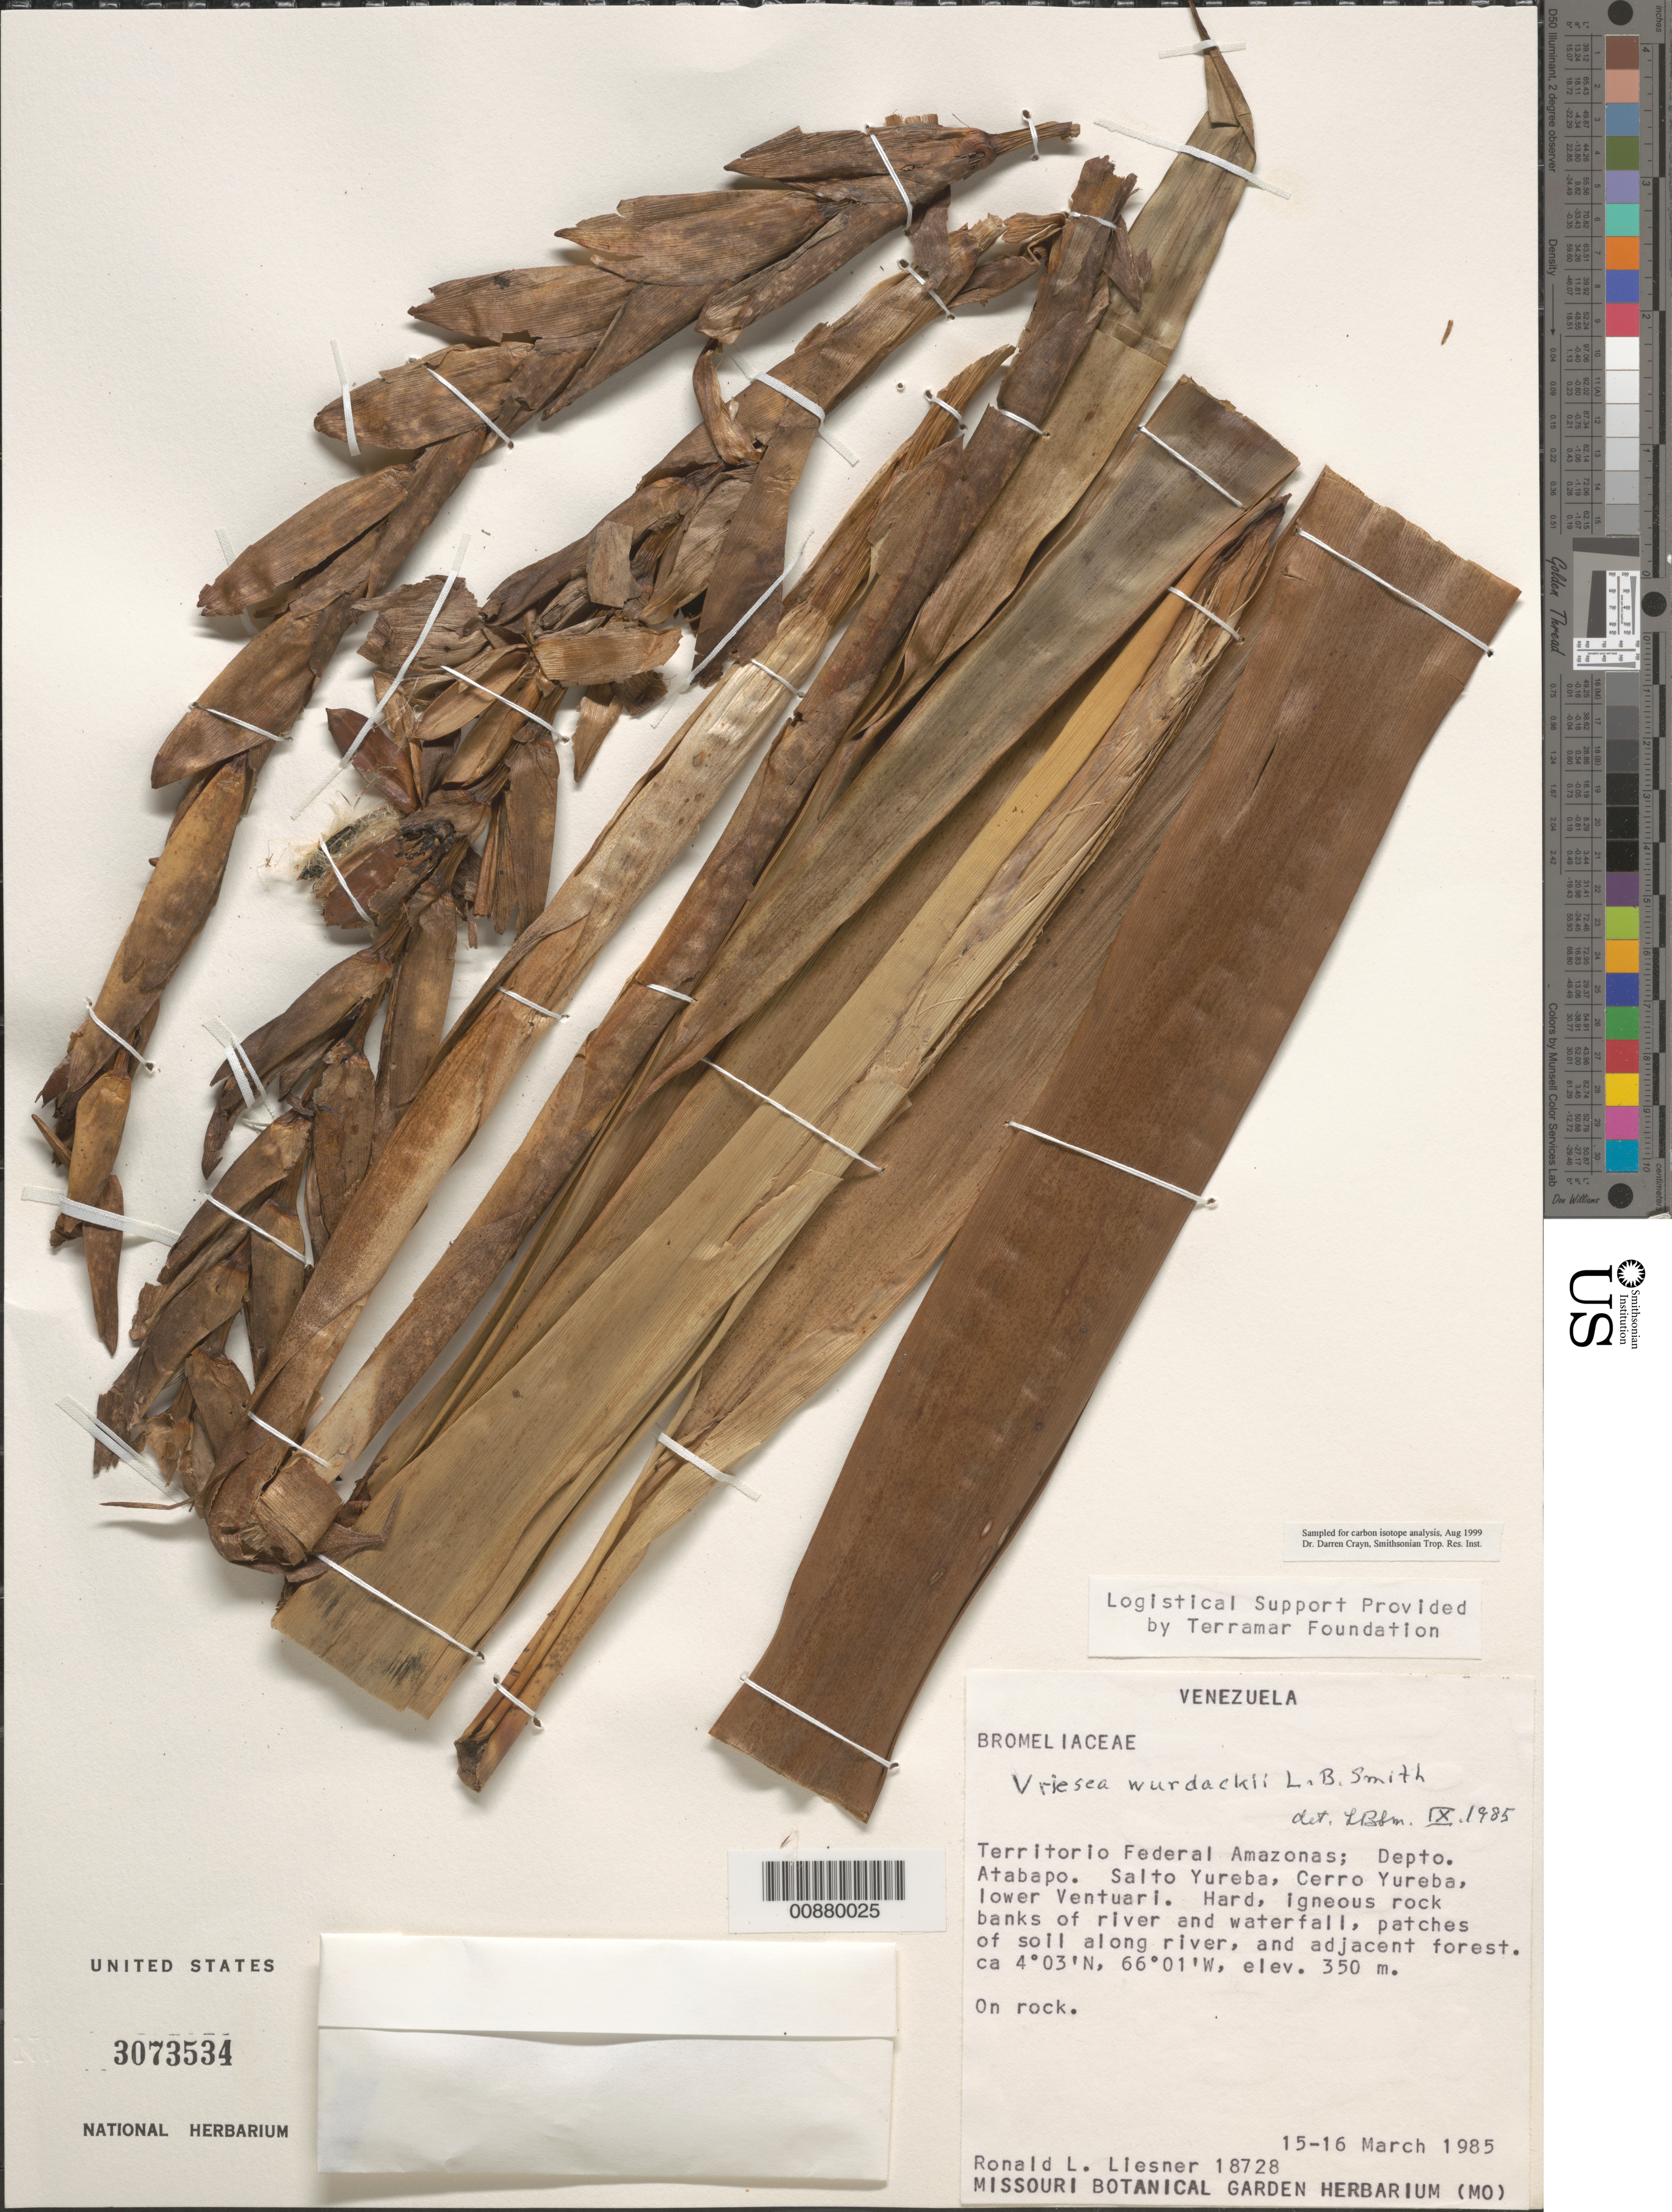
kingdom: Plantae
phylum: Tracheophyta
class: Liliopsida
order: Poales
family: Bromeliaceae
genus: Vriesea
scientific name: Vriesea wurdackii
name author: L.B. Sm.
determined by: Smith, Lyman B., (US), NMNH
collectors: R. L. Liesner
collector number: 18728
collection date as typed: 15-Mar-85 to 16-Mar-85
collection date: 1985-03-15/1985-03-16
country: Venezuela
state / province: Amazonas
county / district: Atabapo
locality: Salto Yureba, Cerro Yureba, lower Ventuari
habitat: On rock; hard, ingeous rock banks of river and waterfall, patches of soil along river and adjacent forest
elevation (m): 350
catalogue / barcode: US 3073534